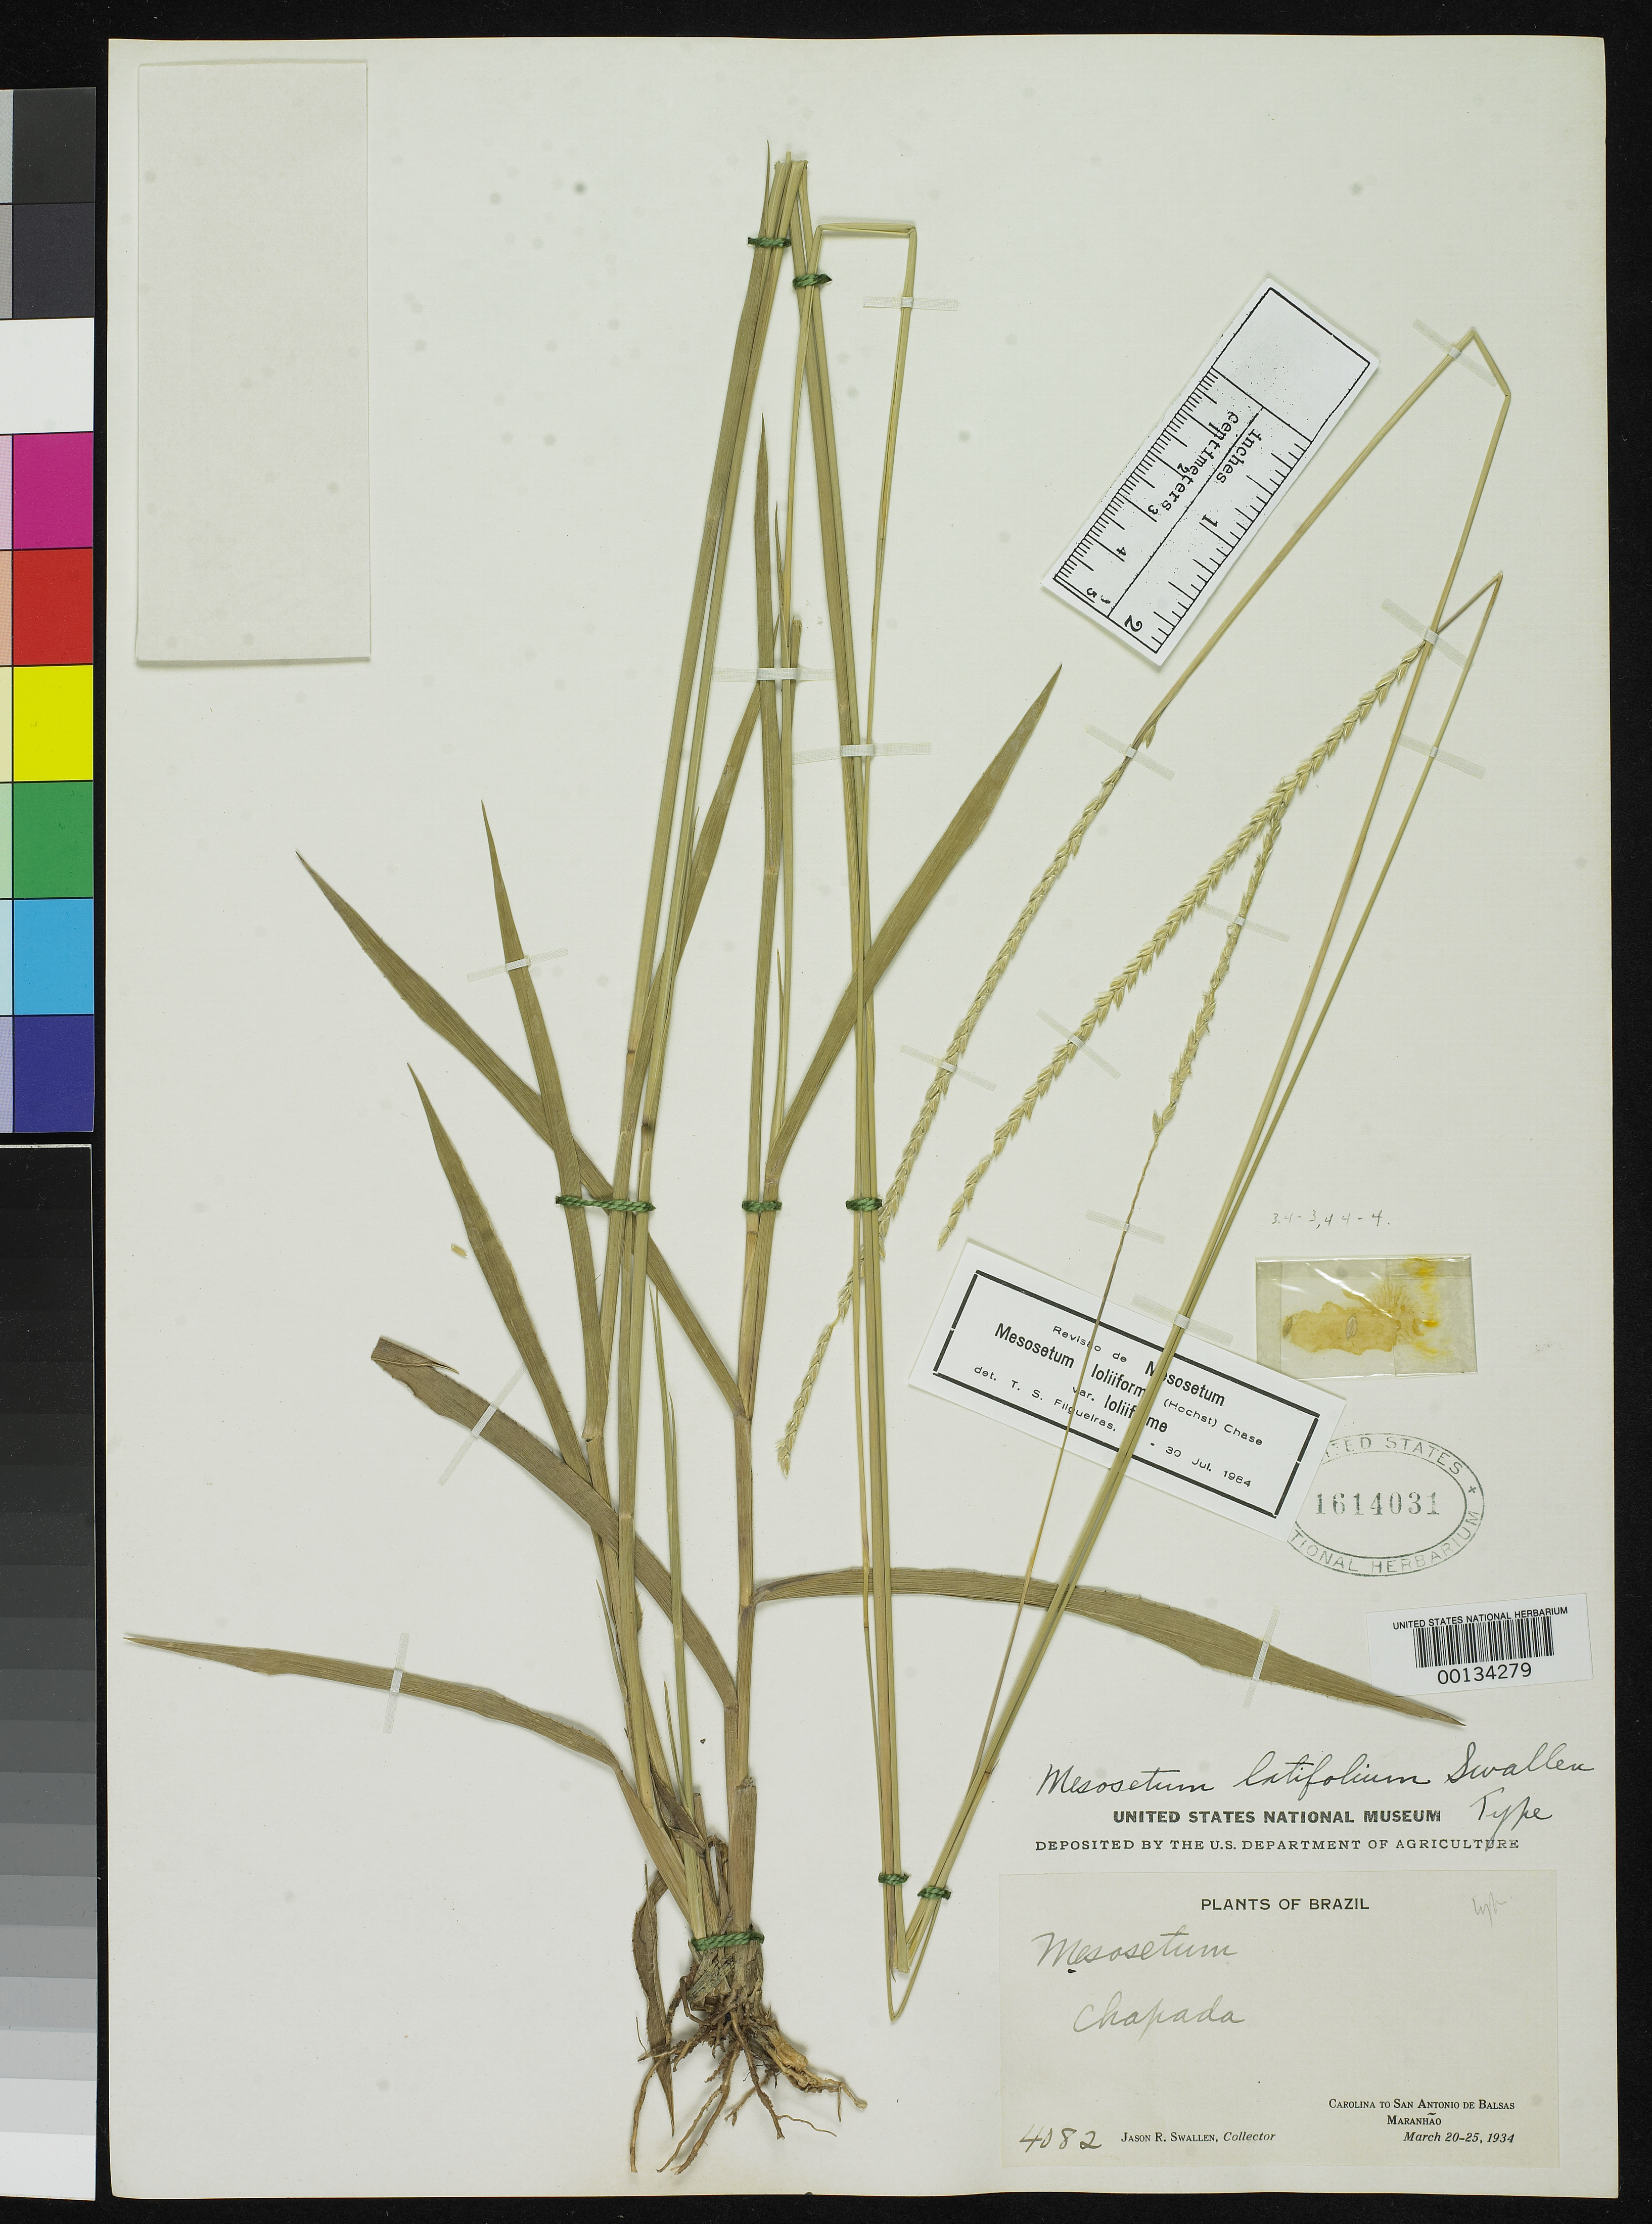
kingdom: Plantae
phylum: Tracheophyta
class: Liliopsida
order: Poales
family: Poaceae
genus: Mesosetum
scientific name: Mesosetum latifolium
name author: Swallen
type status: Holotype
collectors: J. R. Swallen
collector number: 4082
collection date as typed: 20 Mar 1934 to 25 Mar 1934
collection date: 1934-03-20/1934-03-25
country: Brazil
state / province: Maranhão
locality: Carolina to San Antonio de Balsas, Chapada.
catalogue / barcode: US 1614031